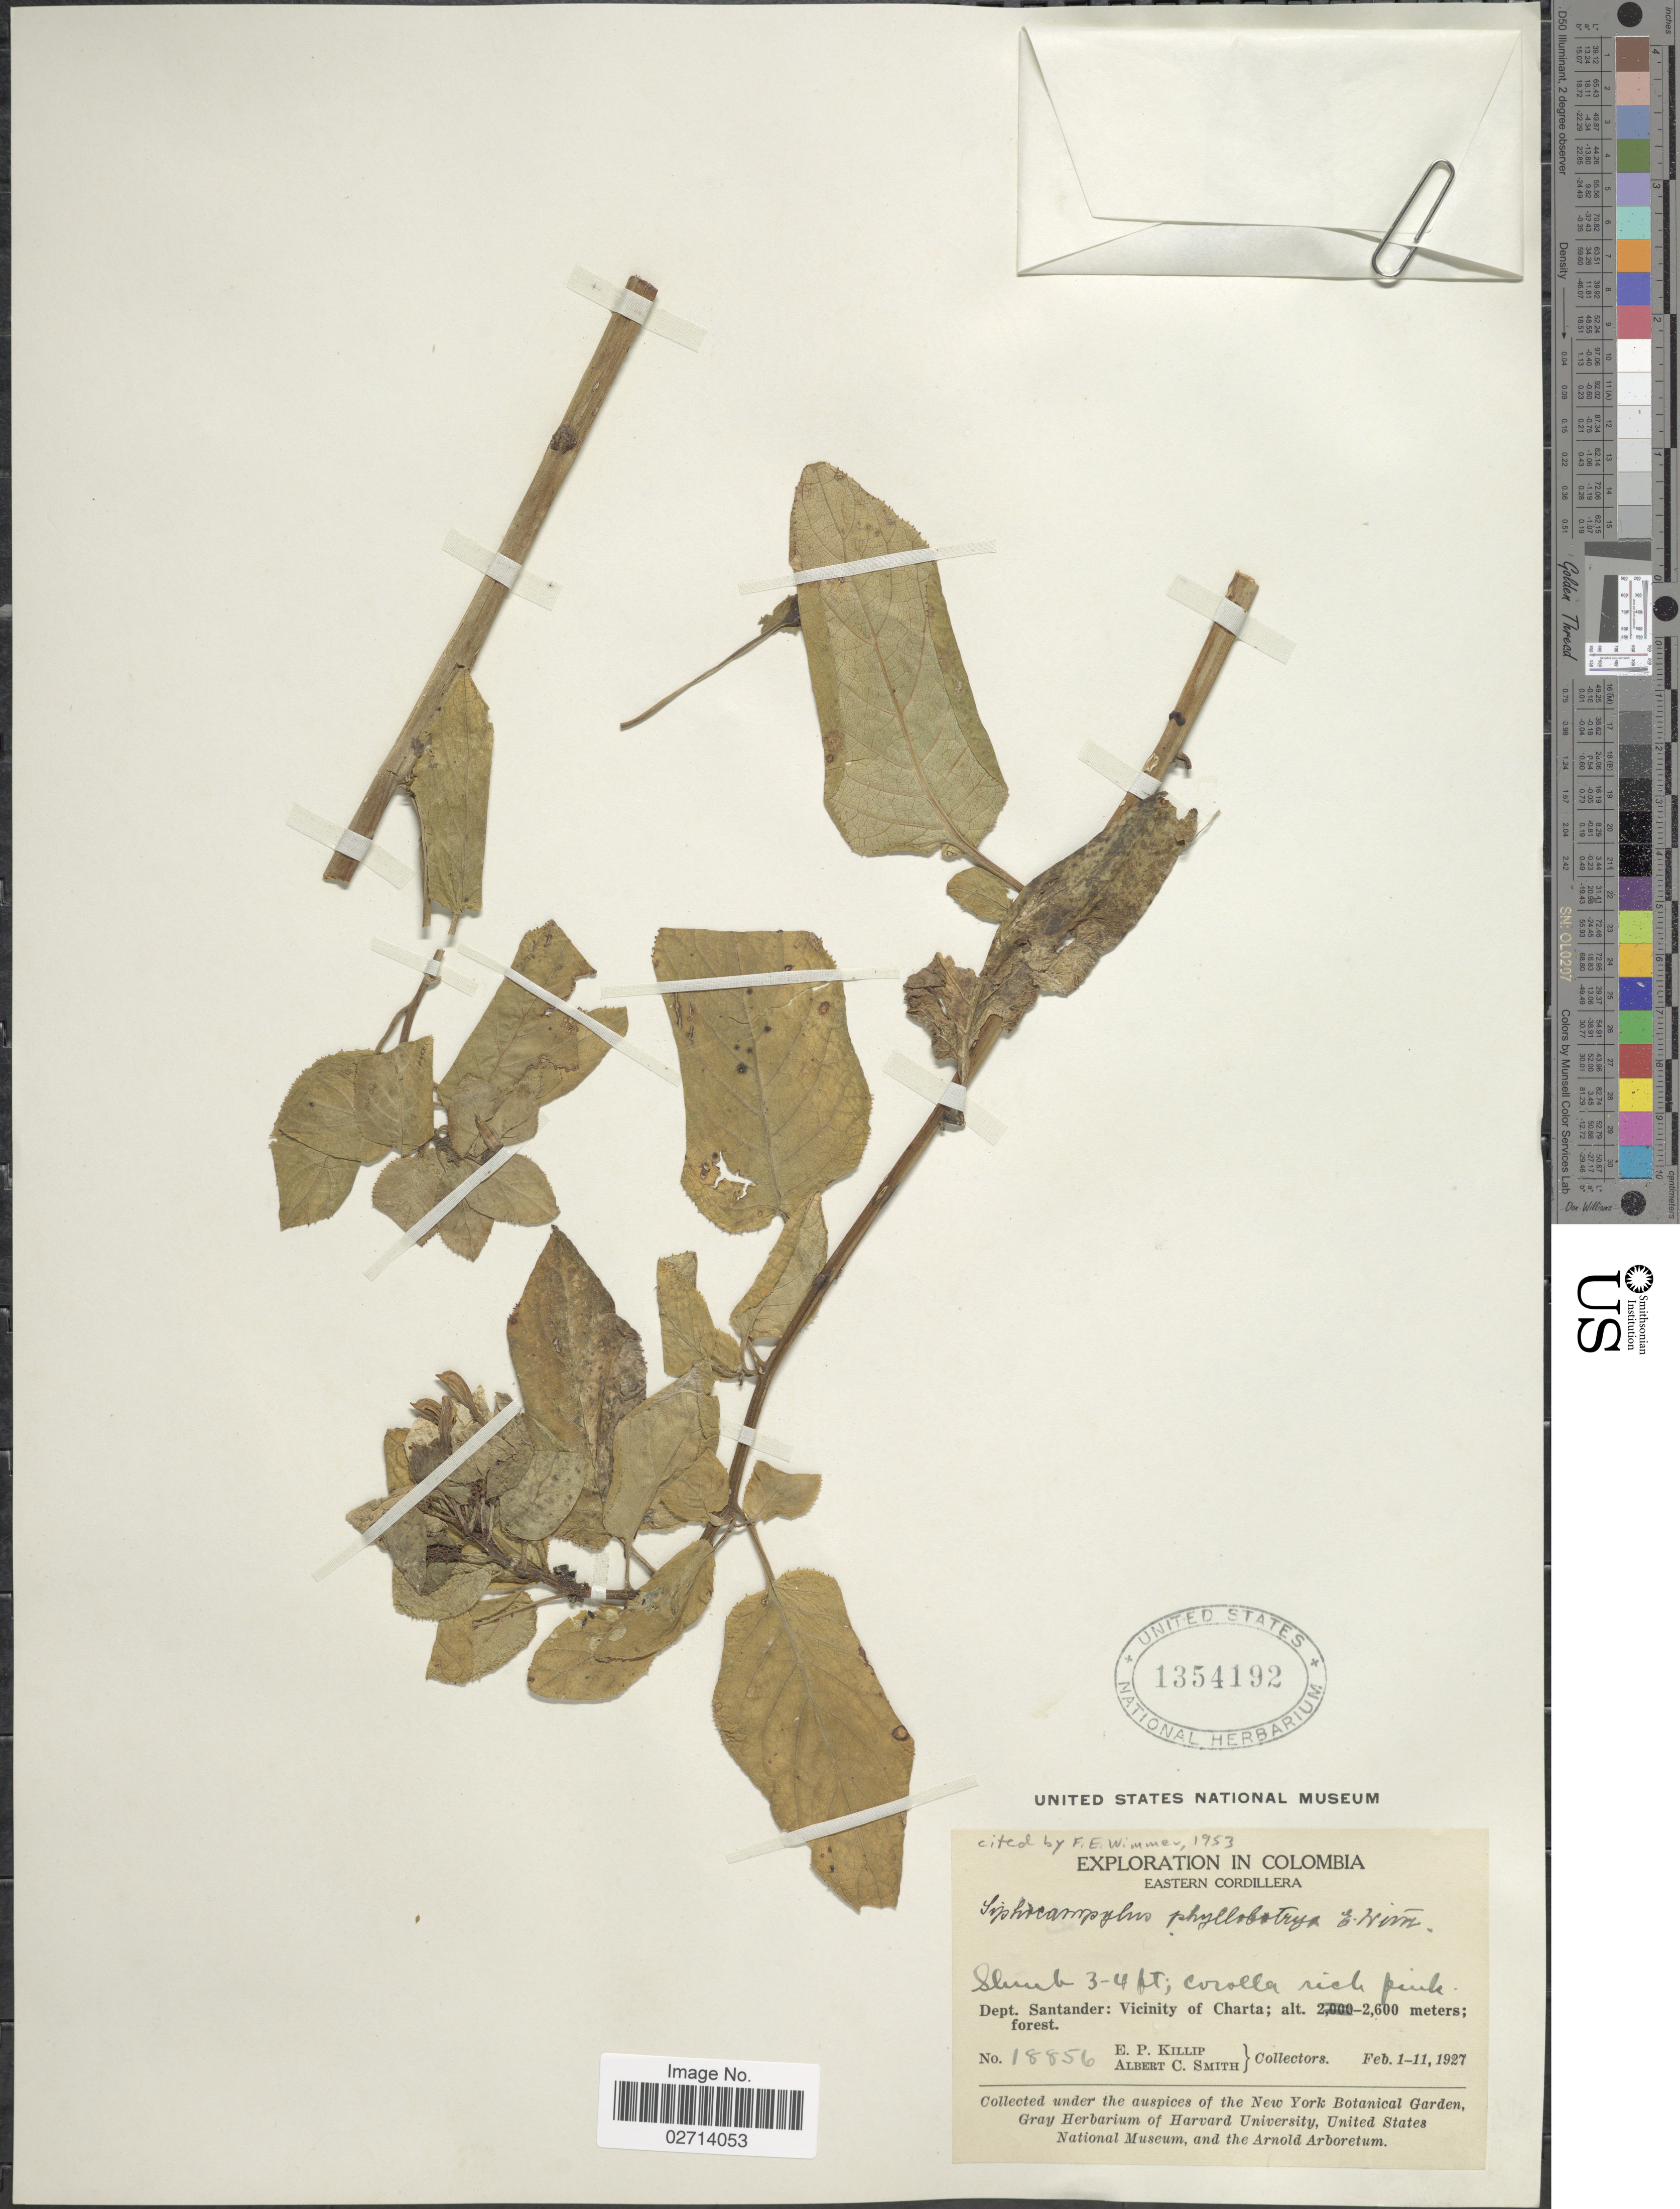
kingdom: Plantae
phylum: Tracheophyta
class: Magnoliopsida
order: Asterales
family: Campanulaceae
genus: Siphocampylus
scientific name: Siphocampylus phyllobotrys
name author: E. Wimm.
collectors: E. P. Killip & A. C. Smith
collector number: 18856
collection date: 1927-02-01/1927-02-11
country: Colombia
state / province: Santander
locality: Eastern Cordillera. Vicinity of Charta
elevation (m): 2600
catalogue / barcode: US 1354192